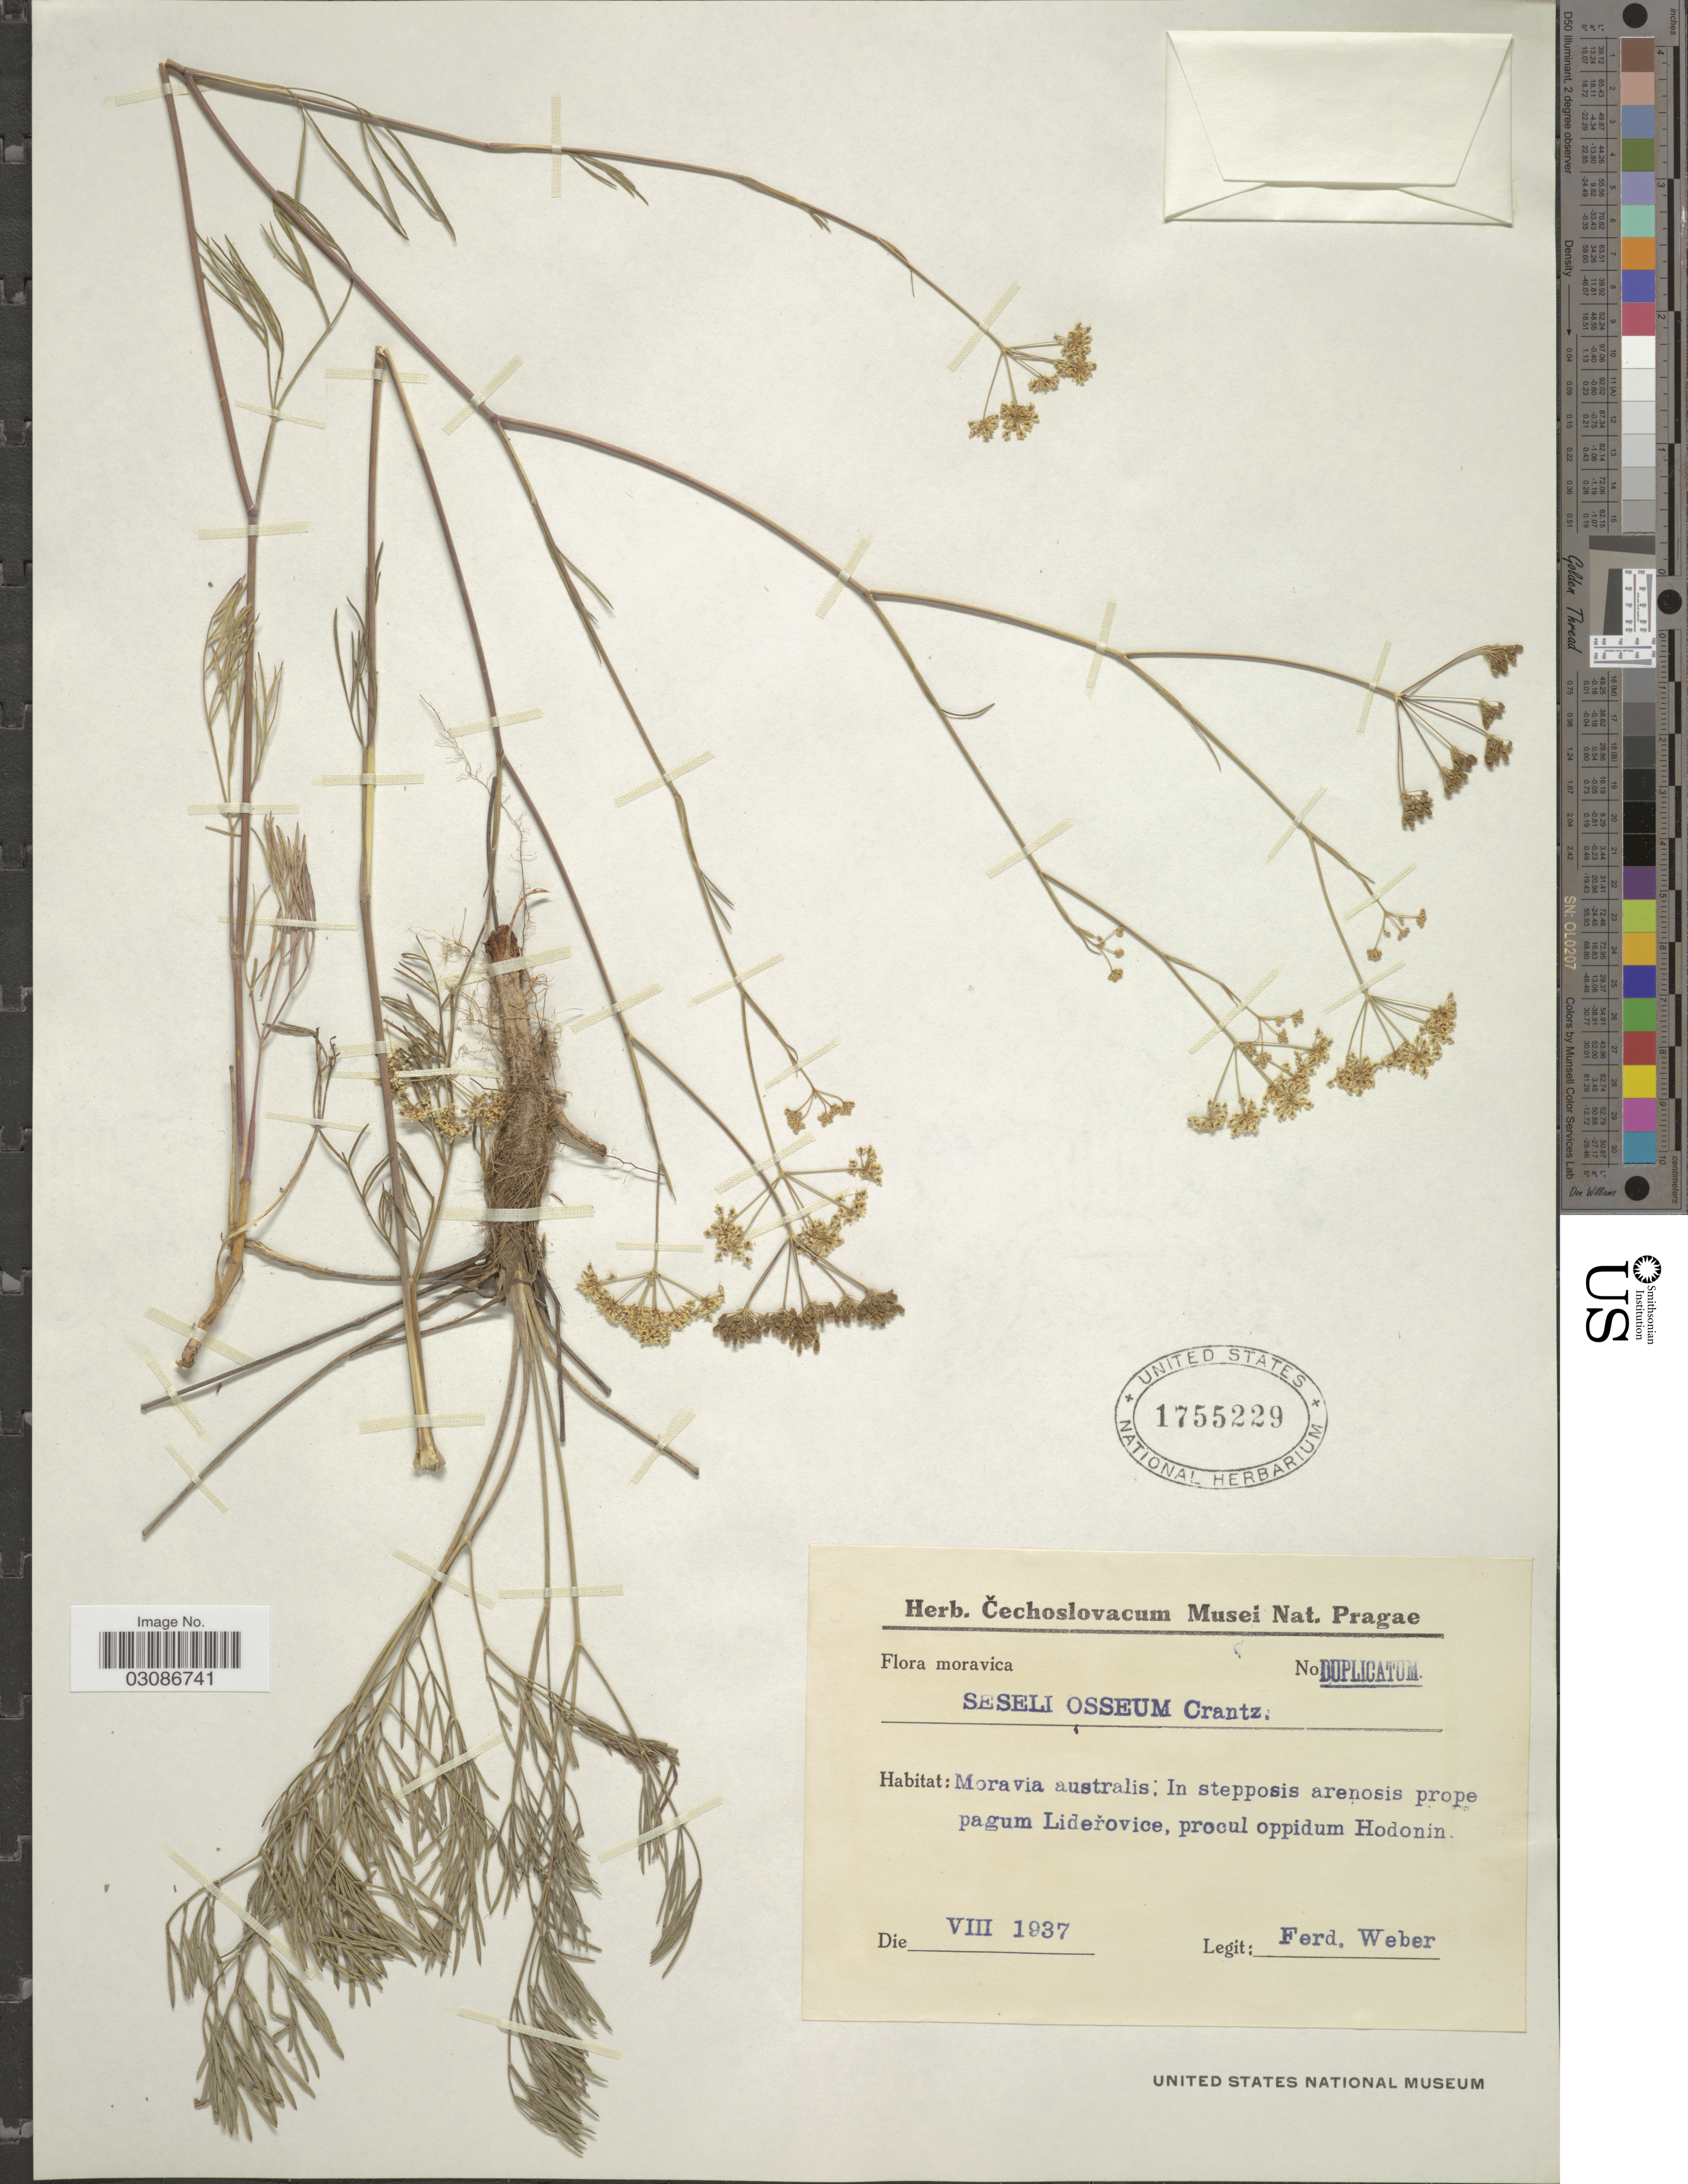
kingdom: Plantae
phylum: Tracheophyta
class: Magnoliopsida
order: Apiales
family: Apiaceae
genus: Seseli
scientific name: Seseli osseum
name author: Crantz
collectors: F. Weber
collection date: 1937-08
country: Czechia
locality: Moravia australis: In stepposis arenosis prope pagum Liderovice, procul oppidum Hodonin.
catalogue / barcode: US 1755229